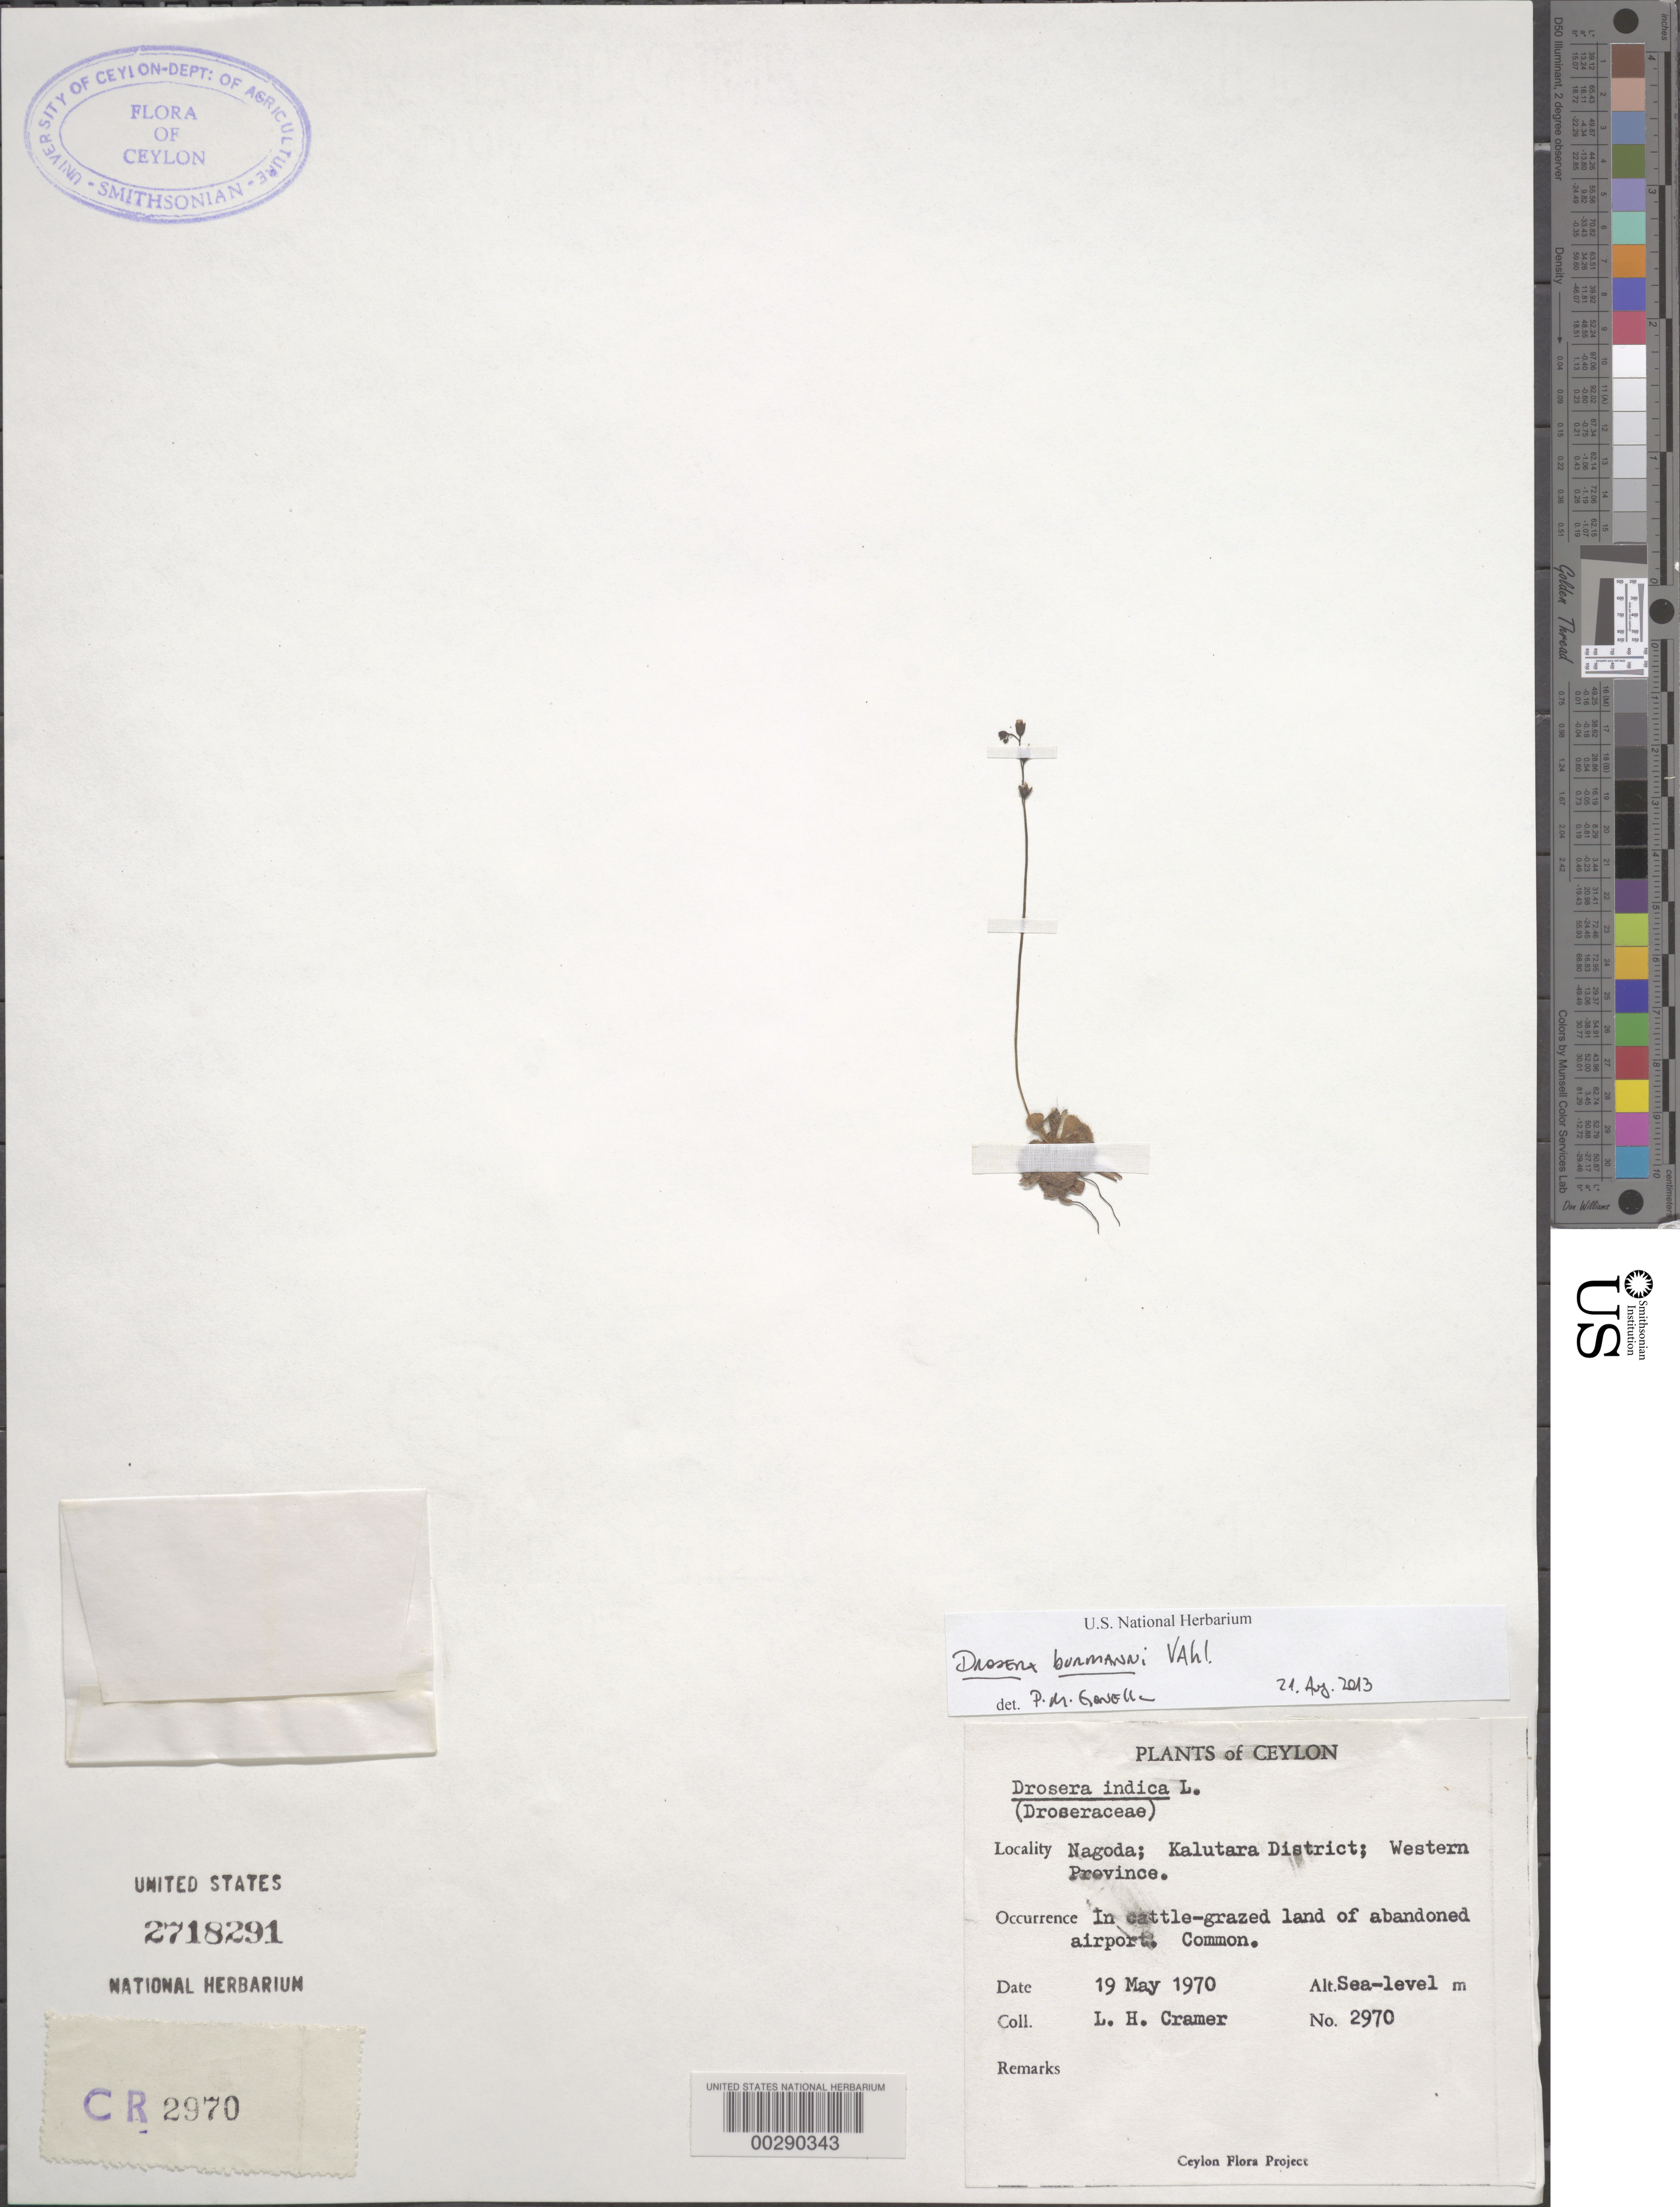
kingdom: Plantae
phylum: Tracheophyta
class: Magnoliopsida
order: Caryophyllales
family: Droseraceae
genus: Drosera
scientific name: Drosera burmanni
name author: Vahl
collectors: L. H. Cramer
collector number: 2970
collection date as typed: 19 May 1970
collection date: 1970-05-19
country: Sri Lanka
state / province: Western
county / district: Kalutara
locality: Nagoda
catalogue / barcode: US 2718291